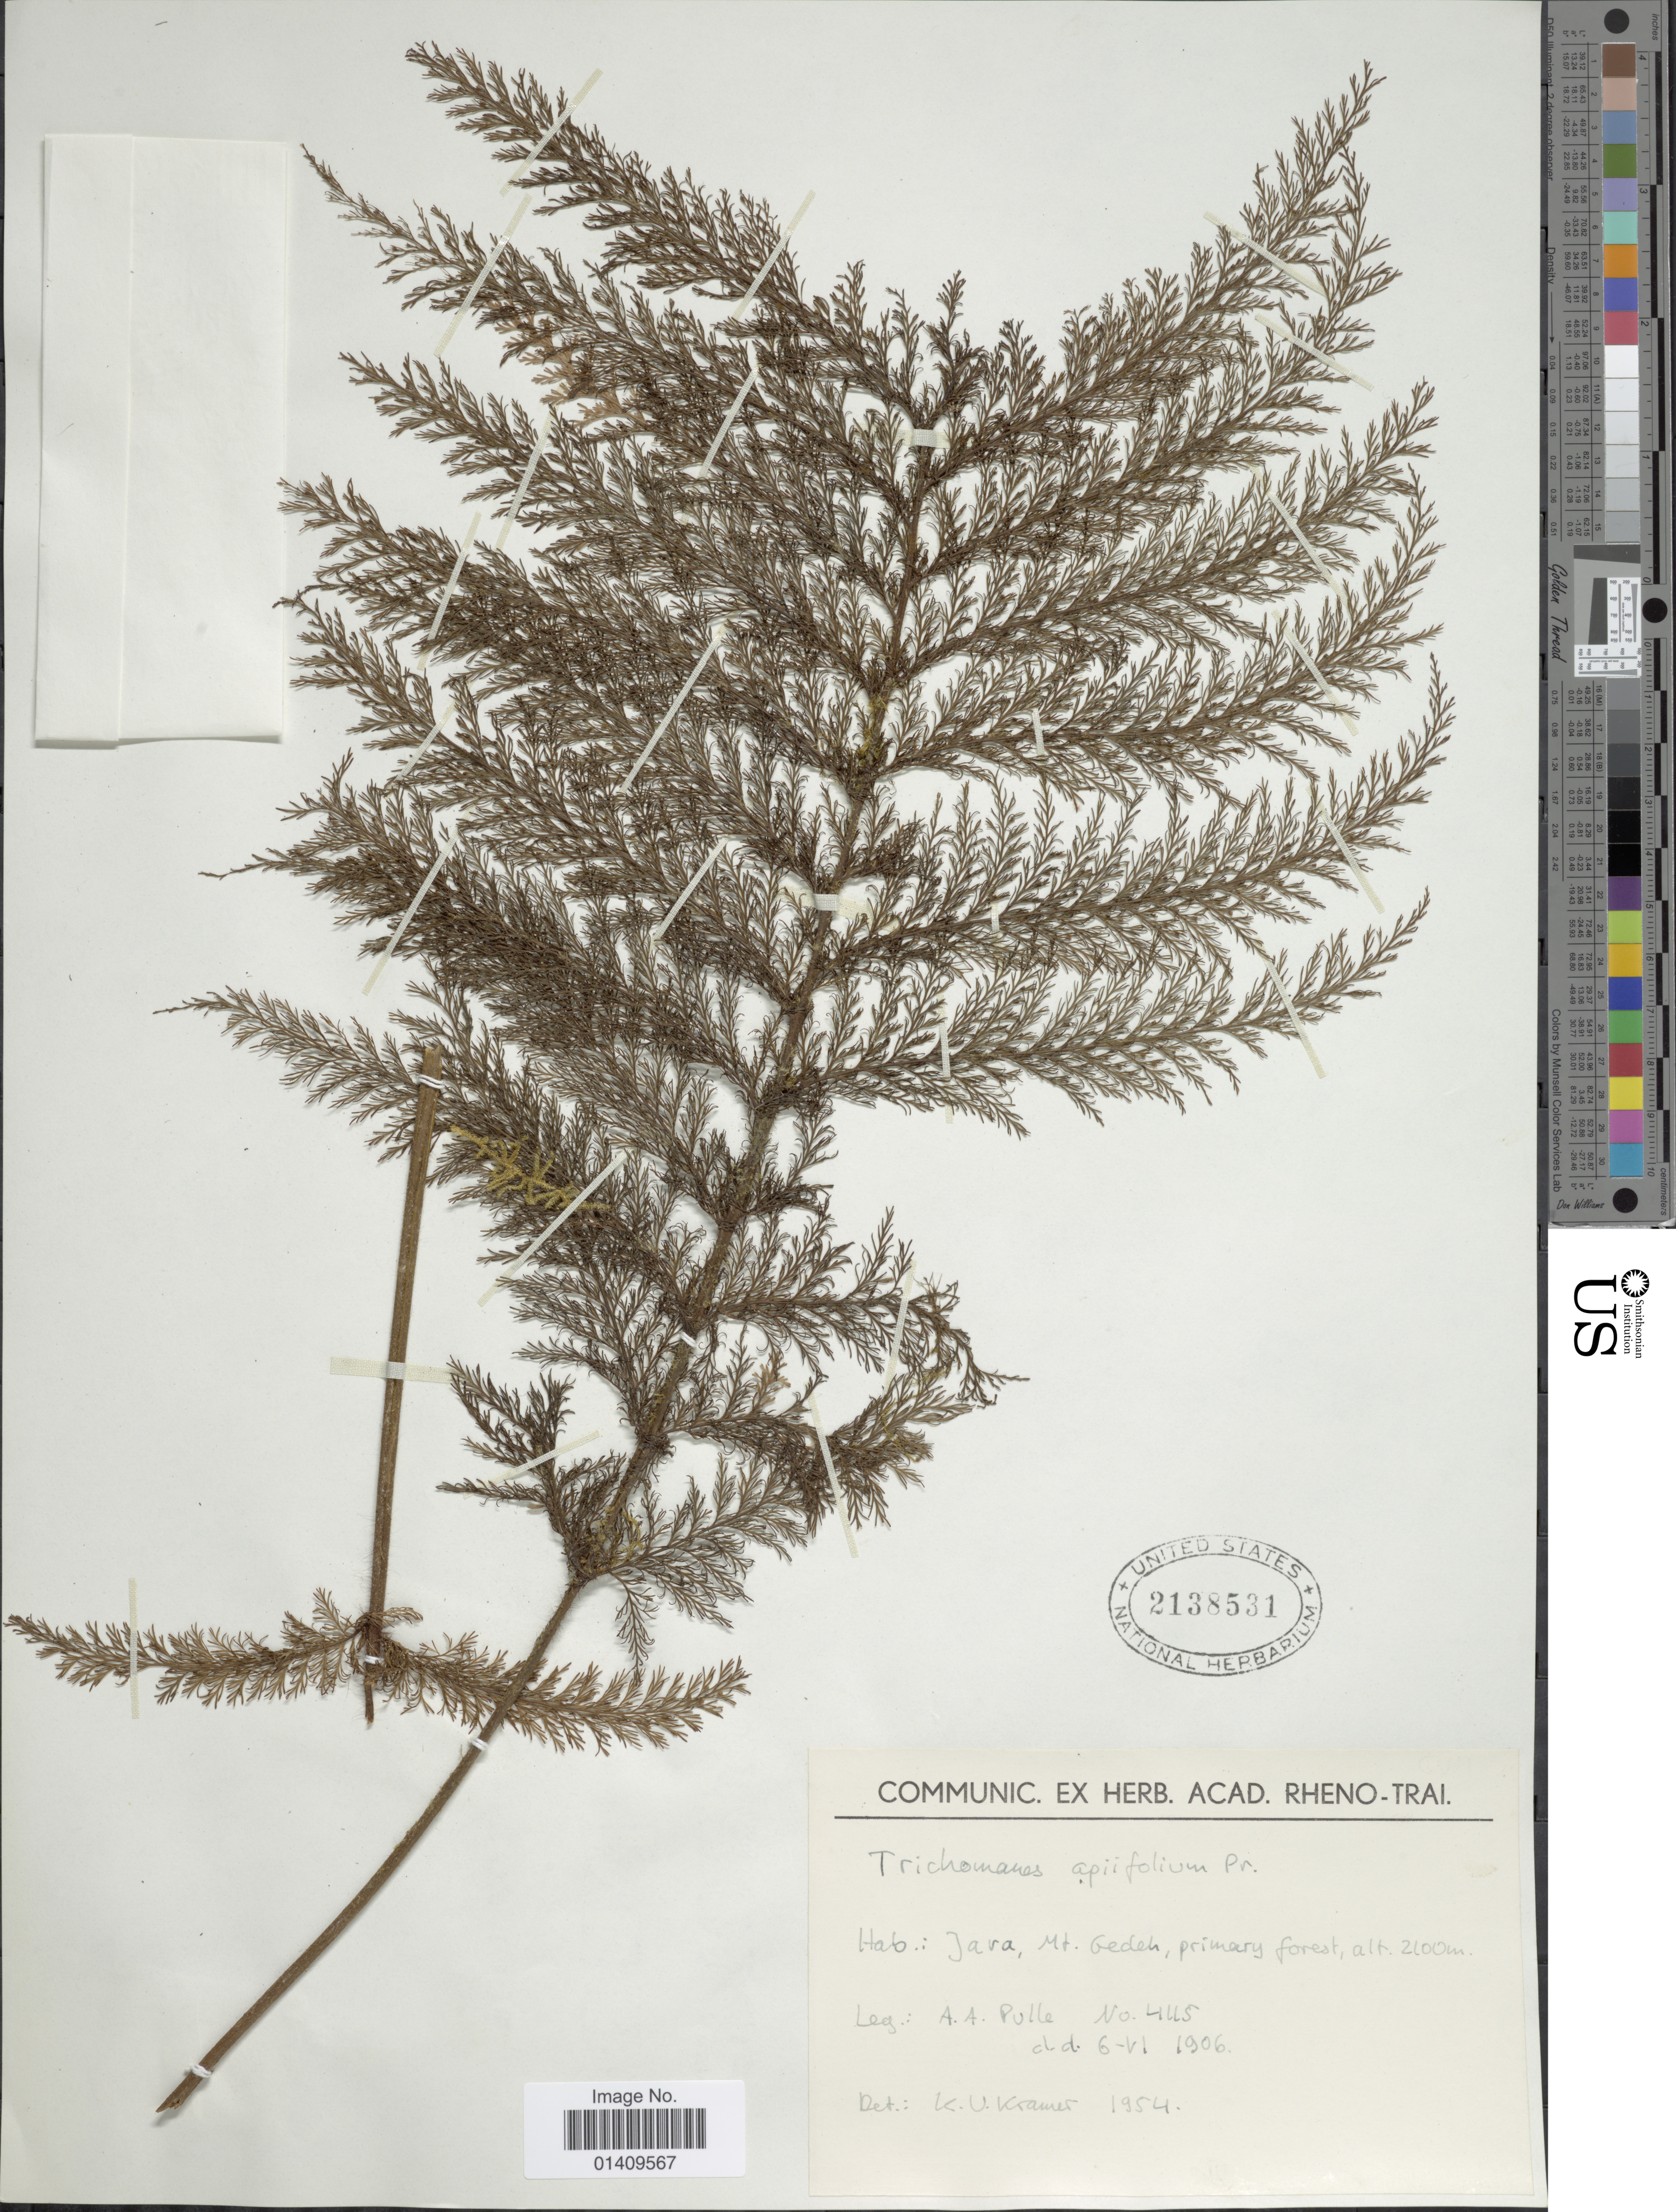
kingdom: Plantae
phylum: Tracheophyta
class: Polypodiopsida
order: Hymenophyllales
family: Hymenophyllaceae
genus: Callistopteris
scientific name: Callistopteris apiifolia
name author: (C. Presl) Copel.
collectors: A. A. Pulle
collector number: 4115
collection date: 1906-06-06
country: Indonesia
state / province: Java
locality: Mt. Gedeh primary forest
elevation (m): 2100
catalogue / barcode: US 2138531